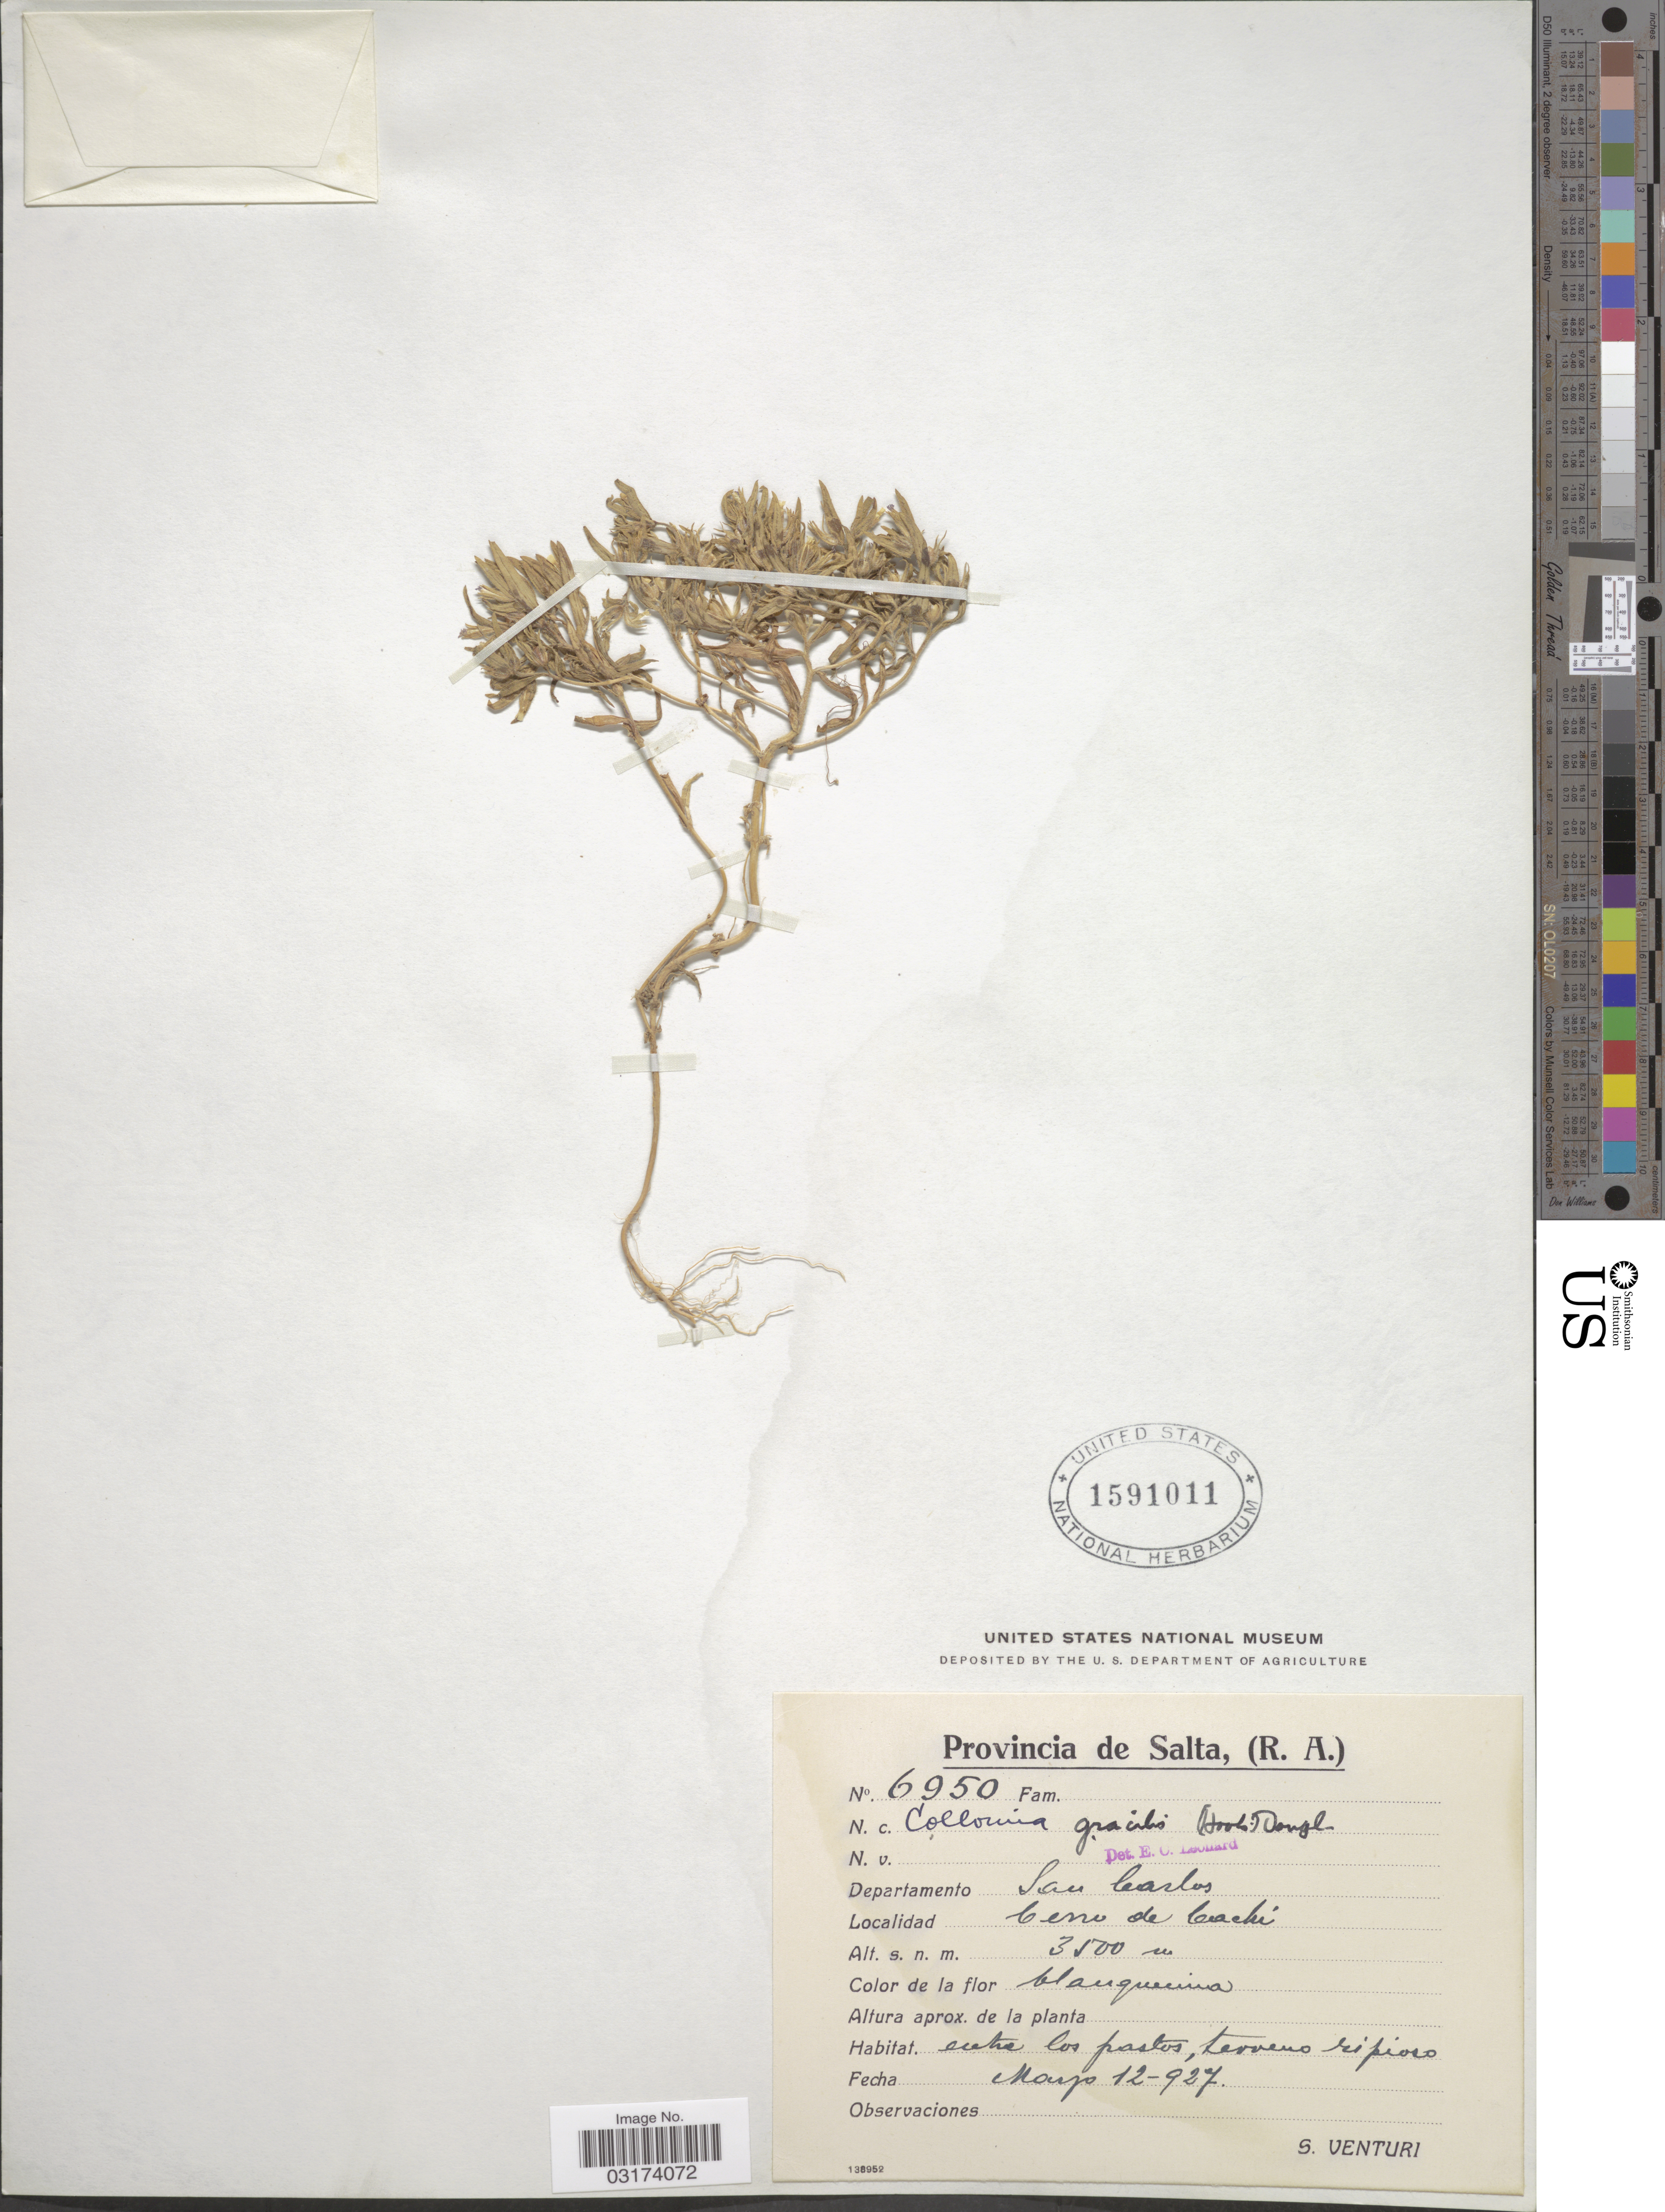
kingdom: Plantae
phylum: Tracheophyta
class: Magnoliopsida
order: Ericales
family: Polemoniaceae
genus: Microsteris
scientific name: Microsteris gracilis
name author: (Hook.) Greene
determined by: (US) Smithsonian Institution - National Museum of Natural History - Department of Botany (UNITED STATES)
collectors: S. Venturi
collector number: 6950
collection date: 1927-03-12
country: Argentina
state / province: Salta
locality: Departamento San Carlos, Cerro de Cachi.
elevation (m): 3500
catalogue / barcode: US 1591011